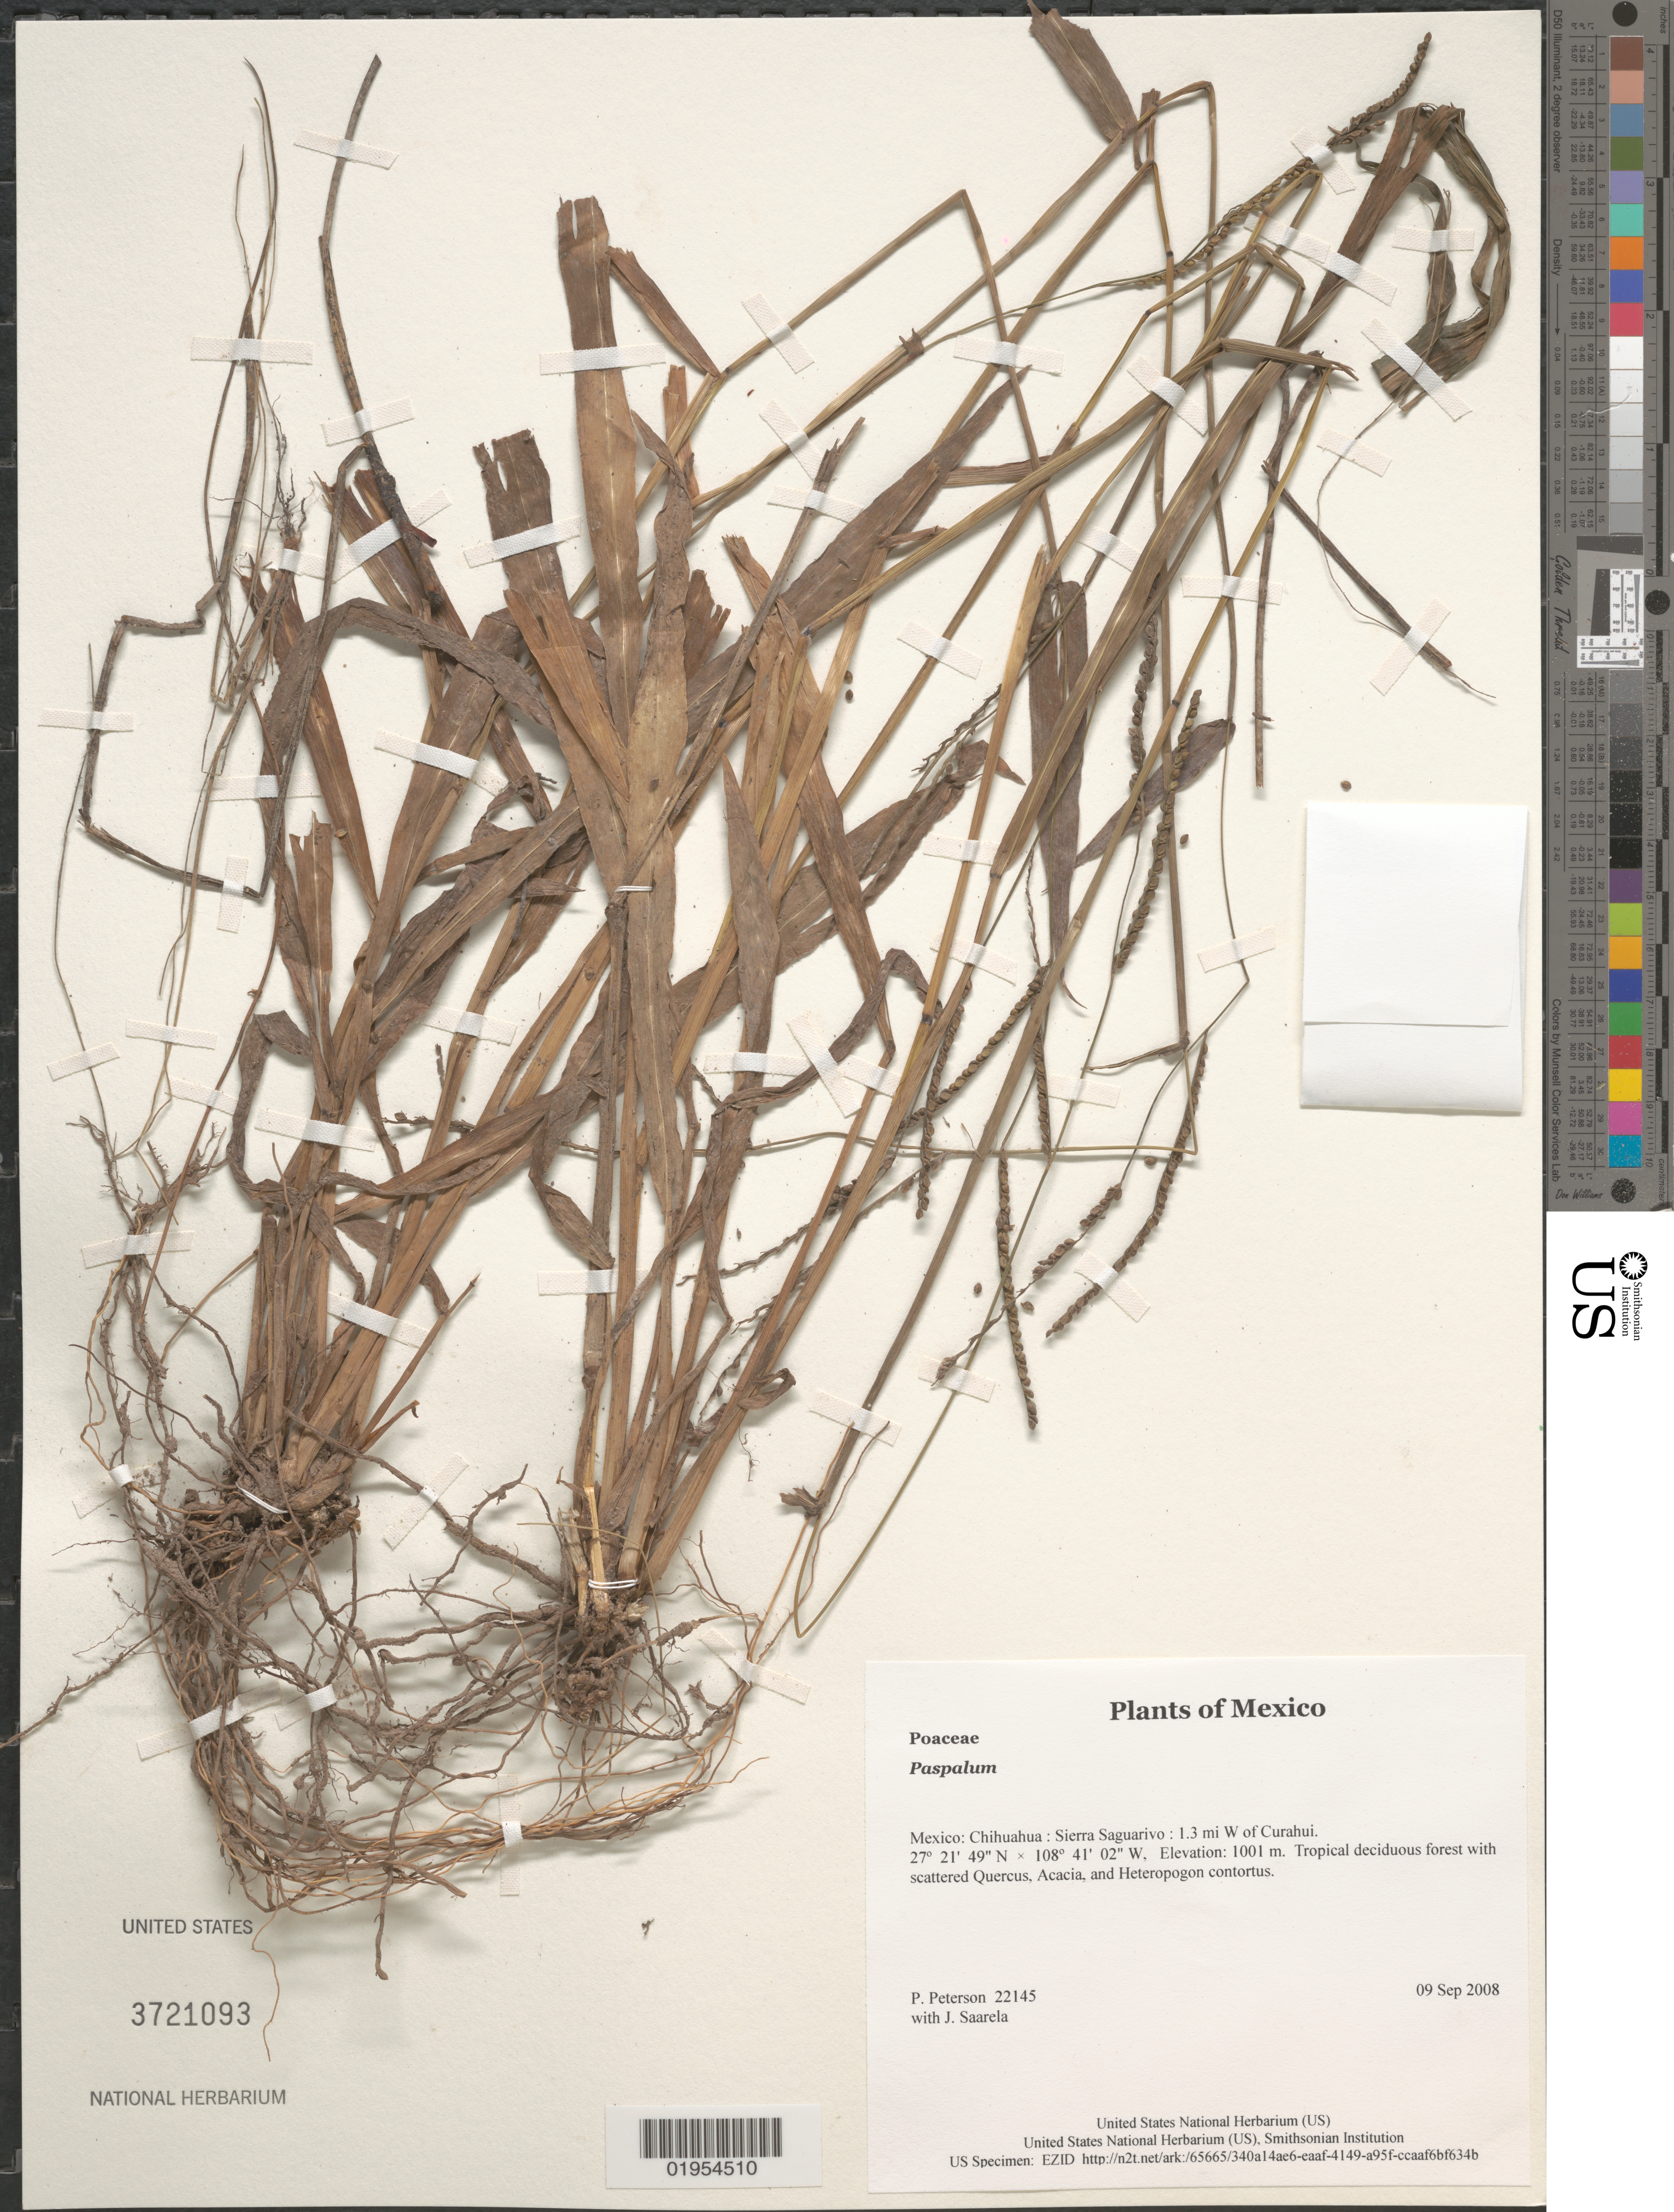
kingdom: Plantae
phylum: Tracheophyta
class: Liliopsida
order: Poales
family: Poaceae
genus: Paspalum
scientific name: Paspalum sp.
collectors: P. M. Peterson & J. Saarela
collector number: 22145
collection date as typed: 09 Sep 2008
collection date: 2008-09-09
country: Mexico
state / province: Chihuahua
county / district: Sierra Saguarivo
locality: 1.3 mi W of Curahui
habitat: Tropical deciduous forest with scattered Quercus, Acacia, and Heteropogon contortus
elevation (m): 1001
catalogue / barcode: US 3721093